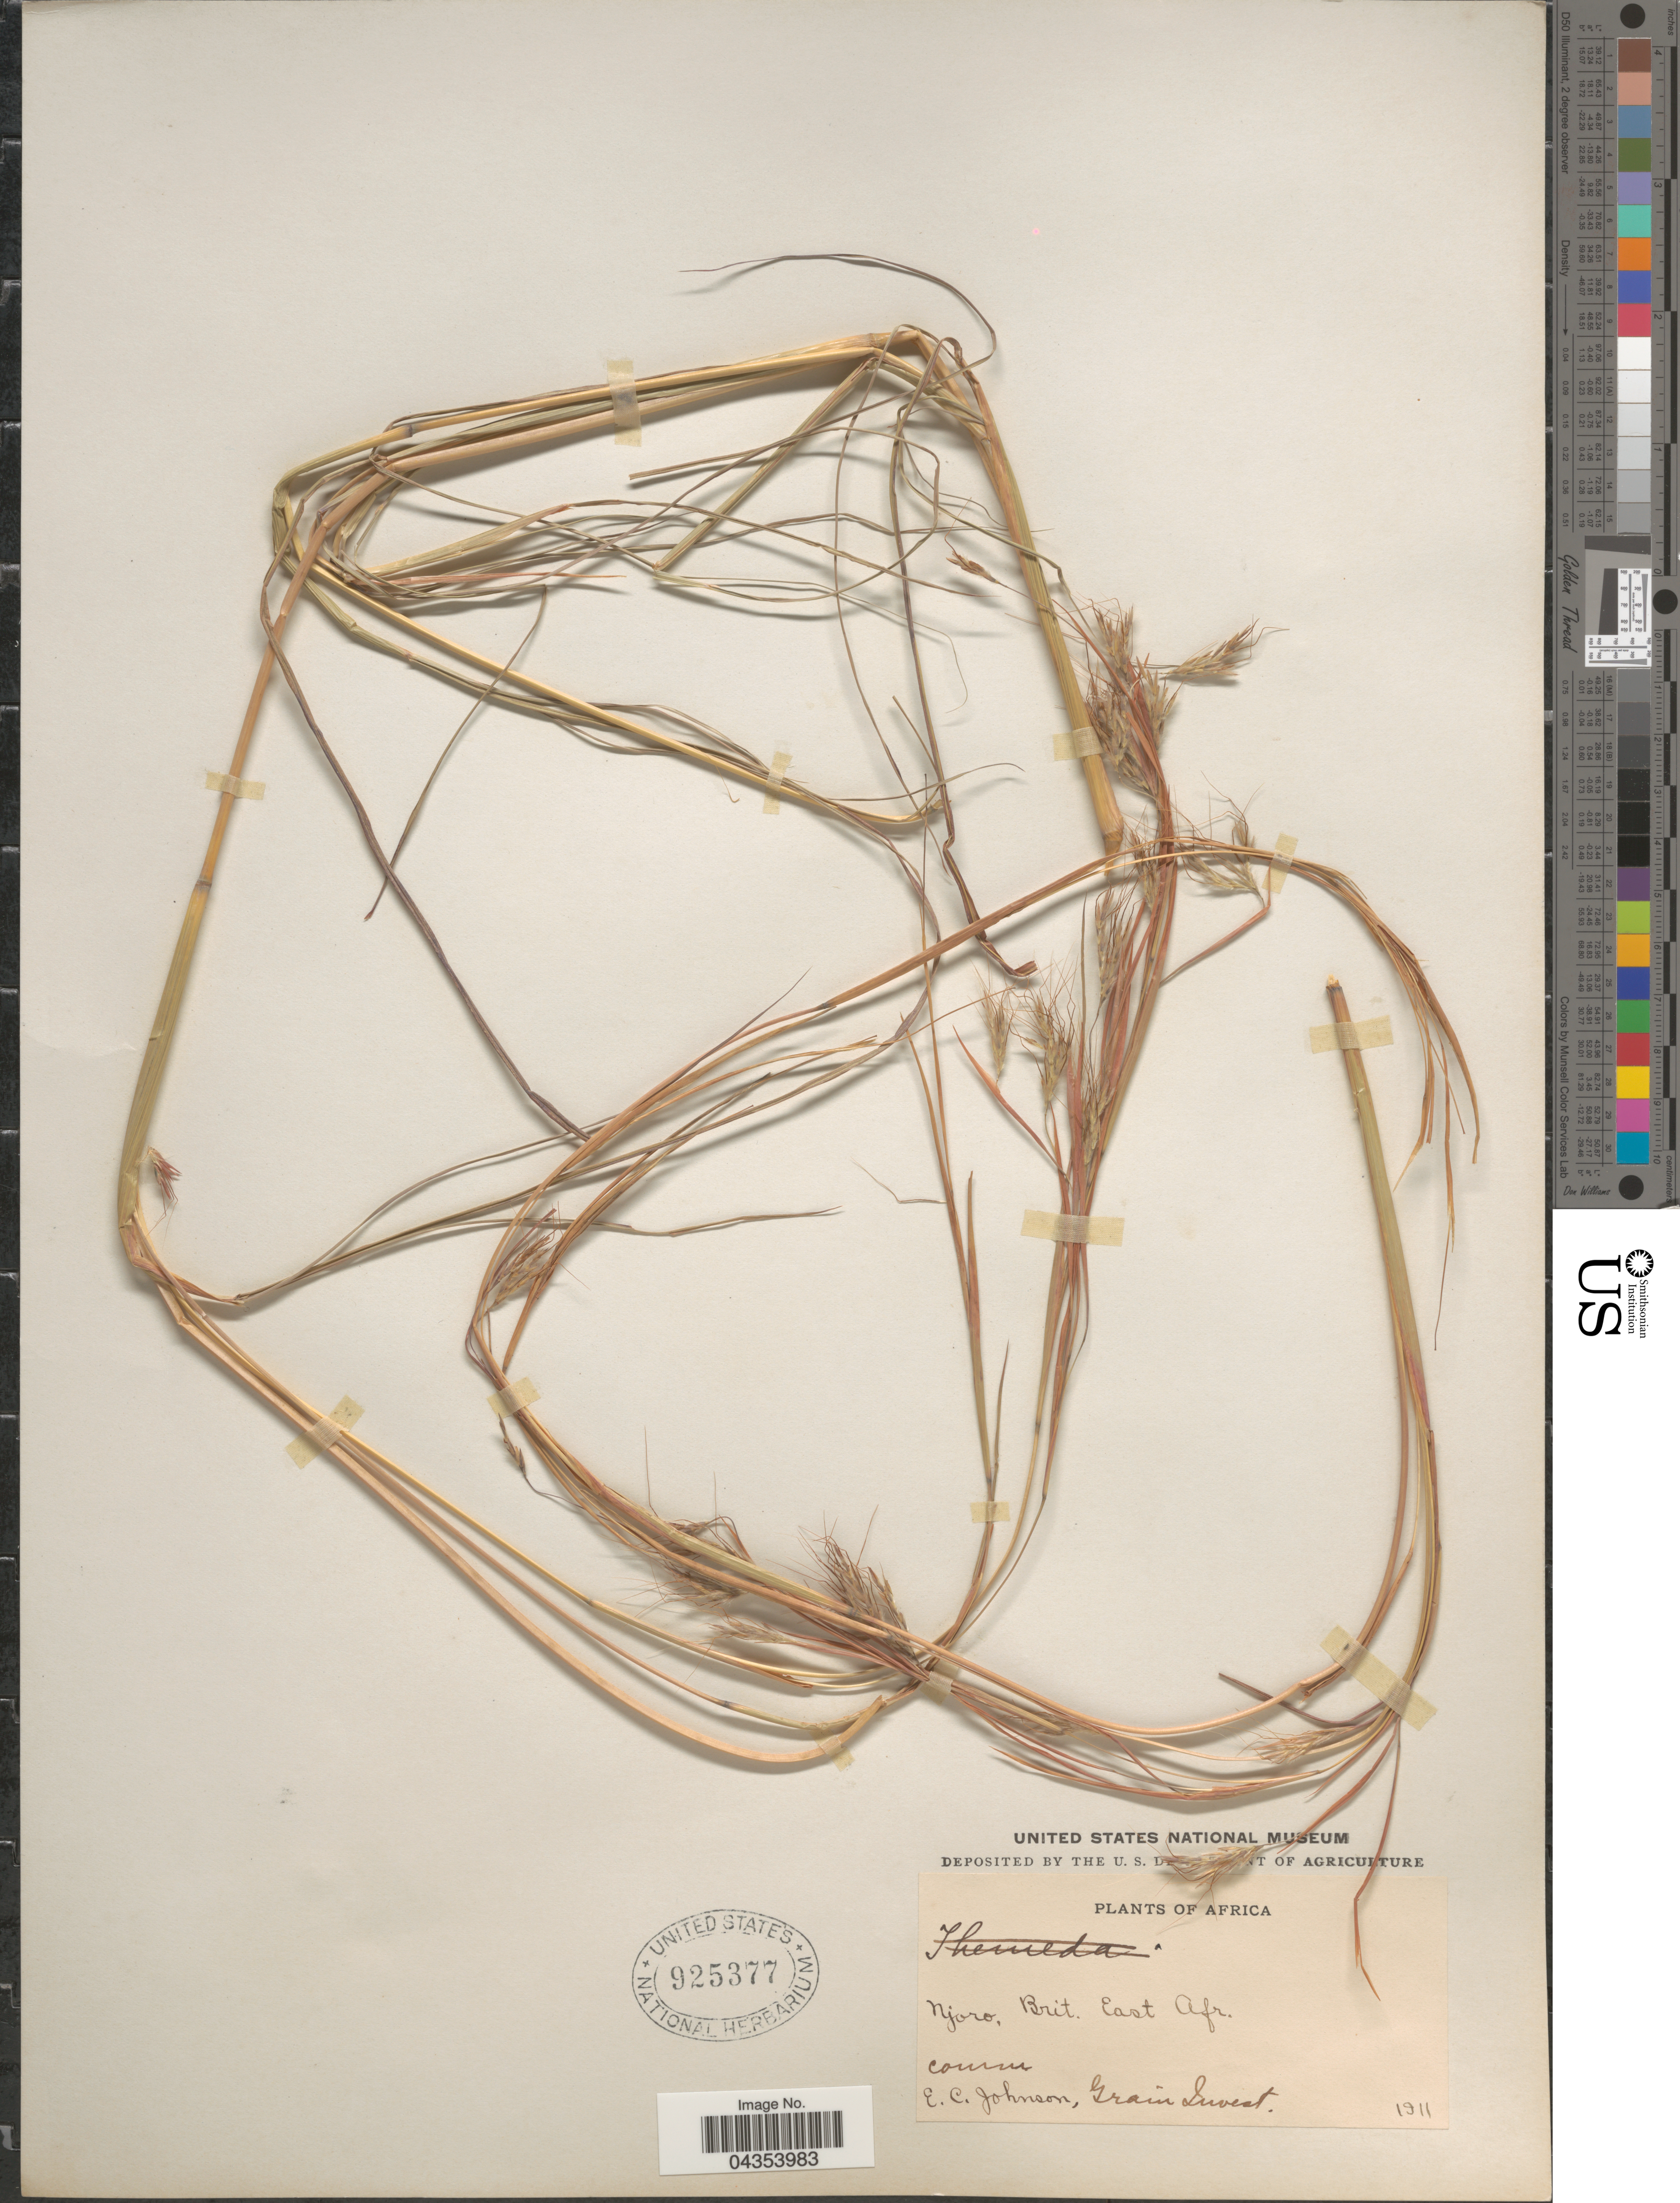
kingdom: Plantae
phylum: Tracheophyta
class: Liliopsida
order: Poales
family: Poaceae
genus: Hyparrhenia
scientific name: Hyparrhenia sp.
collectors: E. C. Johnson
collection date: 1911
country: Kenya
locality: Africa. Njoro, Brit. East Afr. Grain Inves.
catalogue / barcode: US 925377